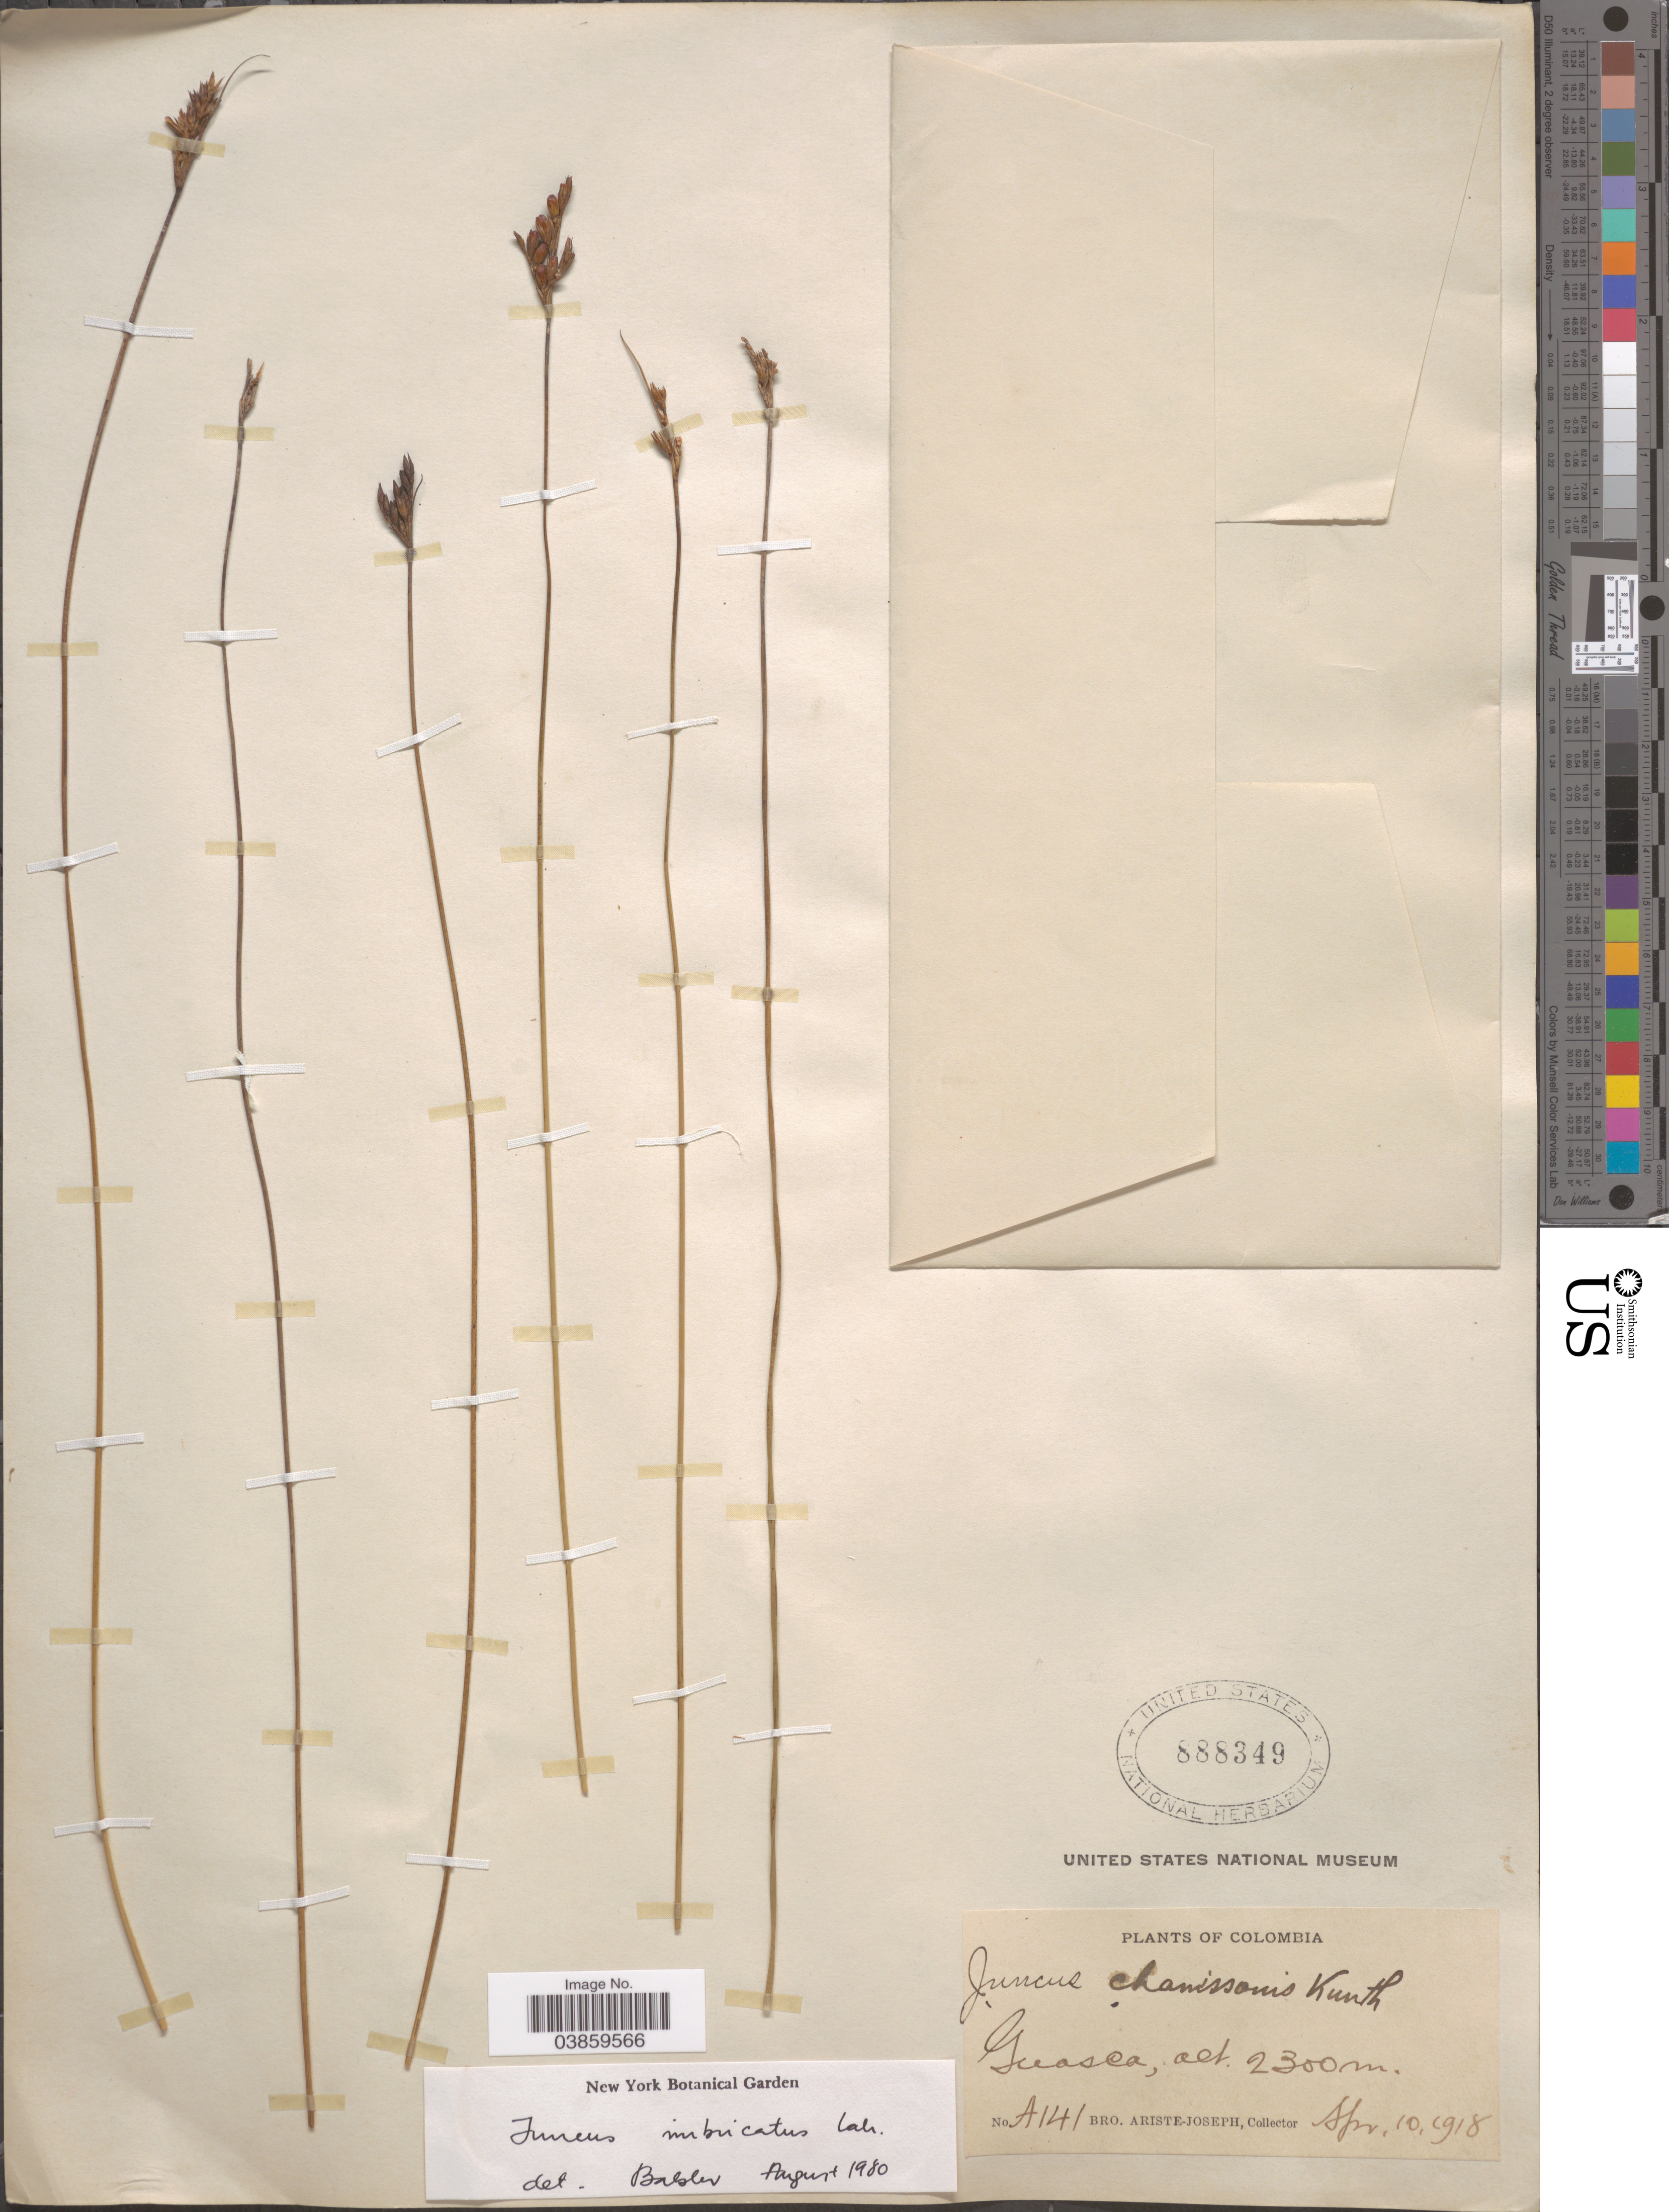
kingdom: Plantae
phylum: Tracheophyta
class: Liliopsida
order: Poales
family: Juncaceae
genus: Juncus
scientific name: Juncus imbricatus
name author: Laharpe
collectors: Bro. Ariste-Joseph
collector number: A141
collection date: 1918-04-10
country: Colombia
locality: Guasca.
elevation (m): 2300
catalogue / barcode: US 888349